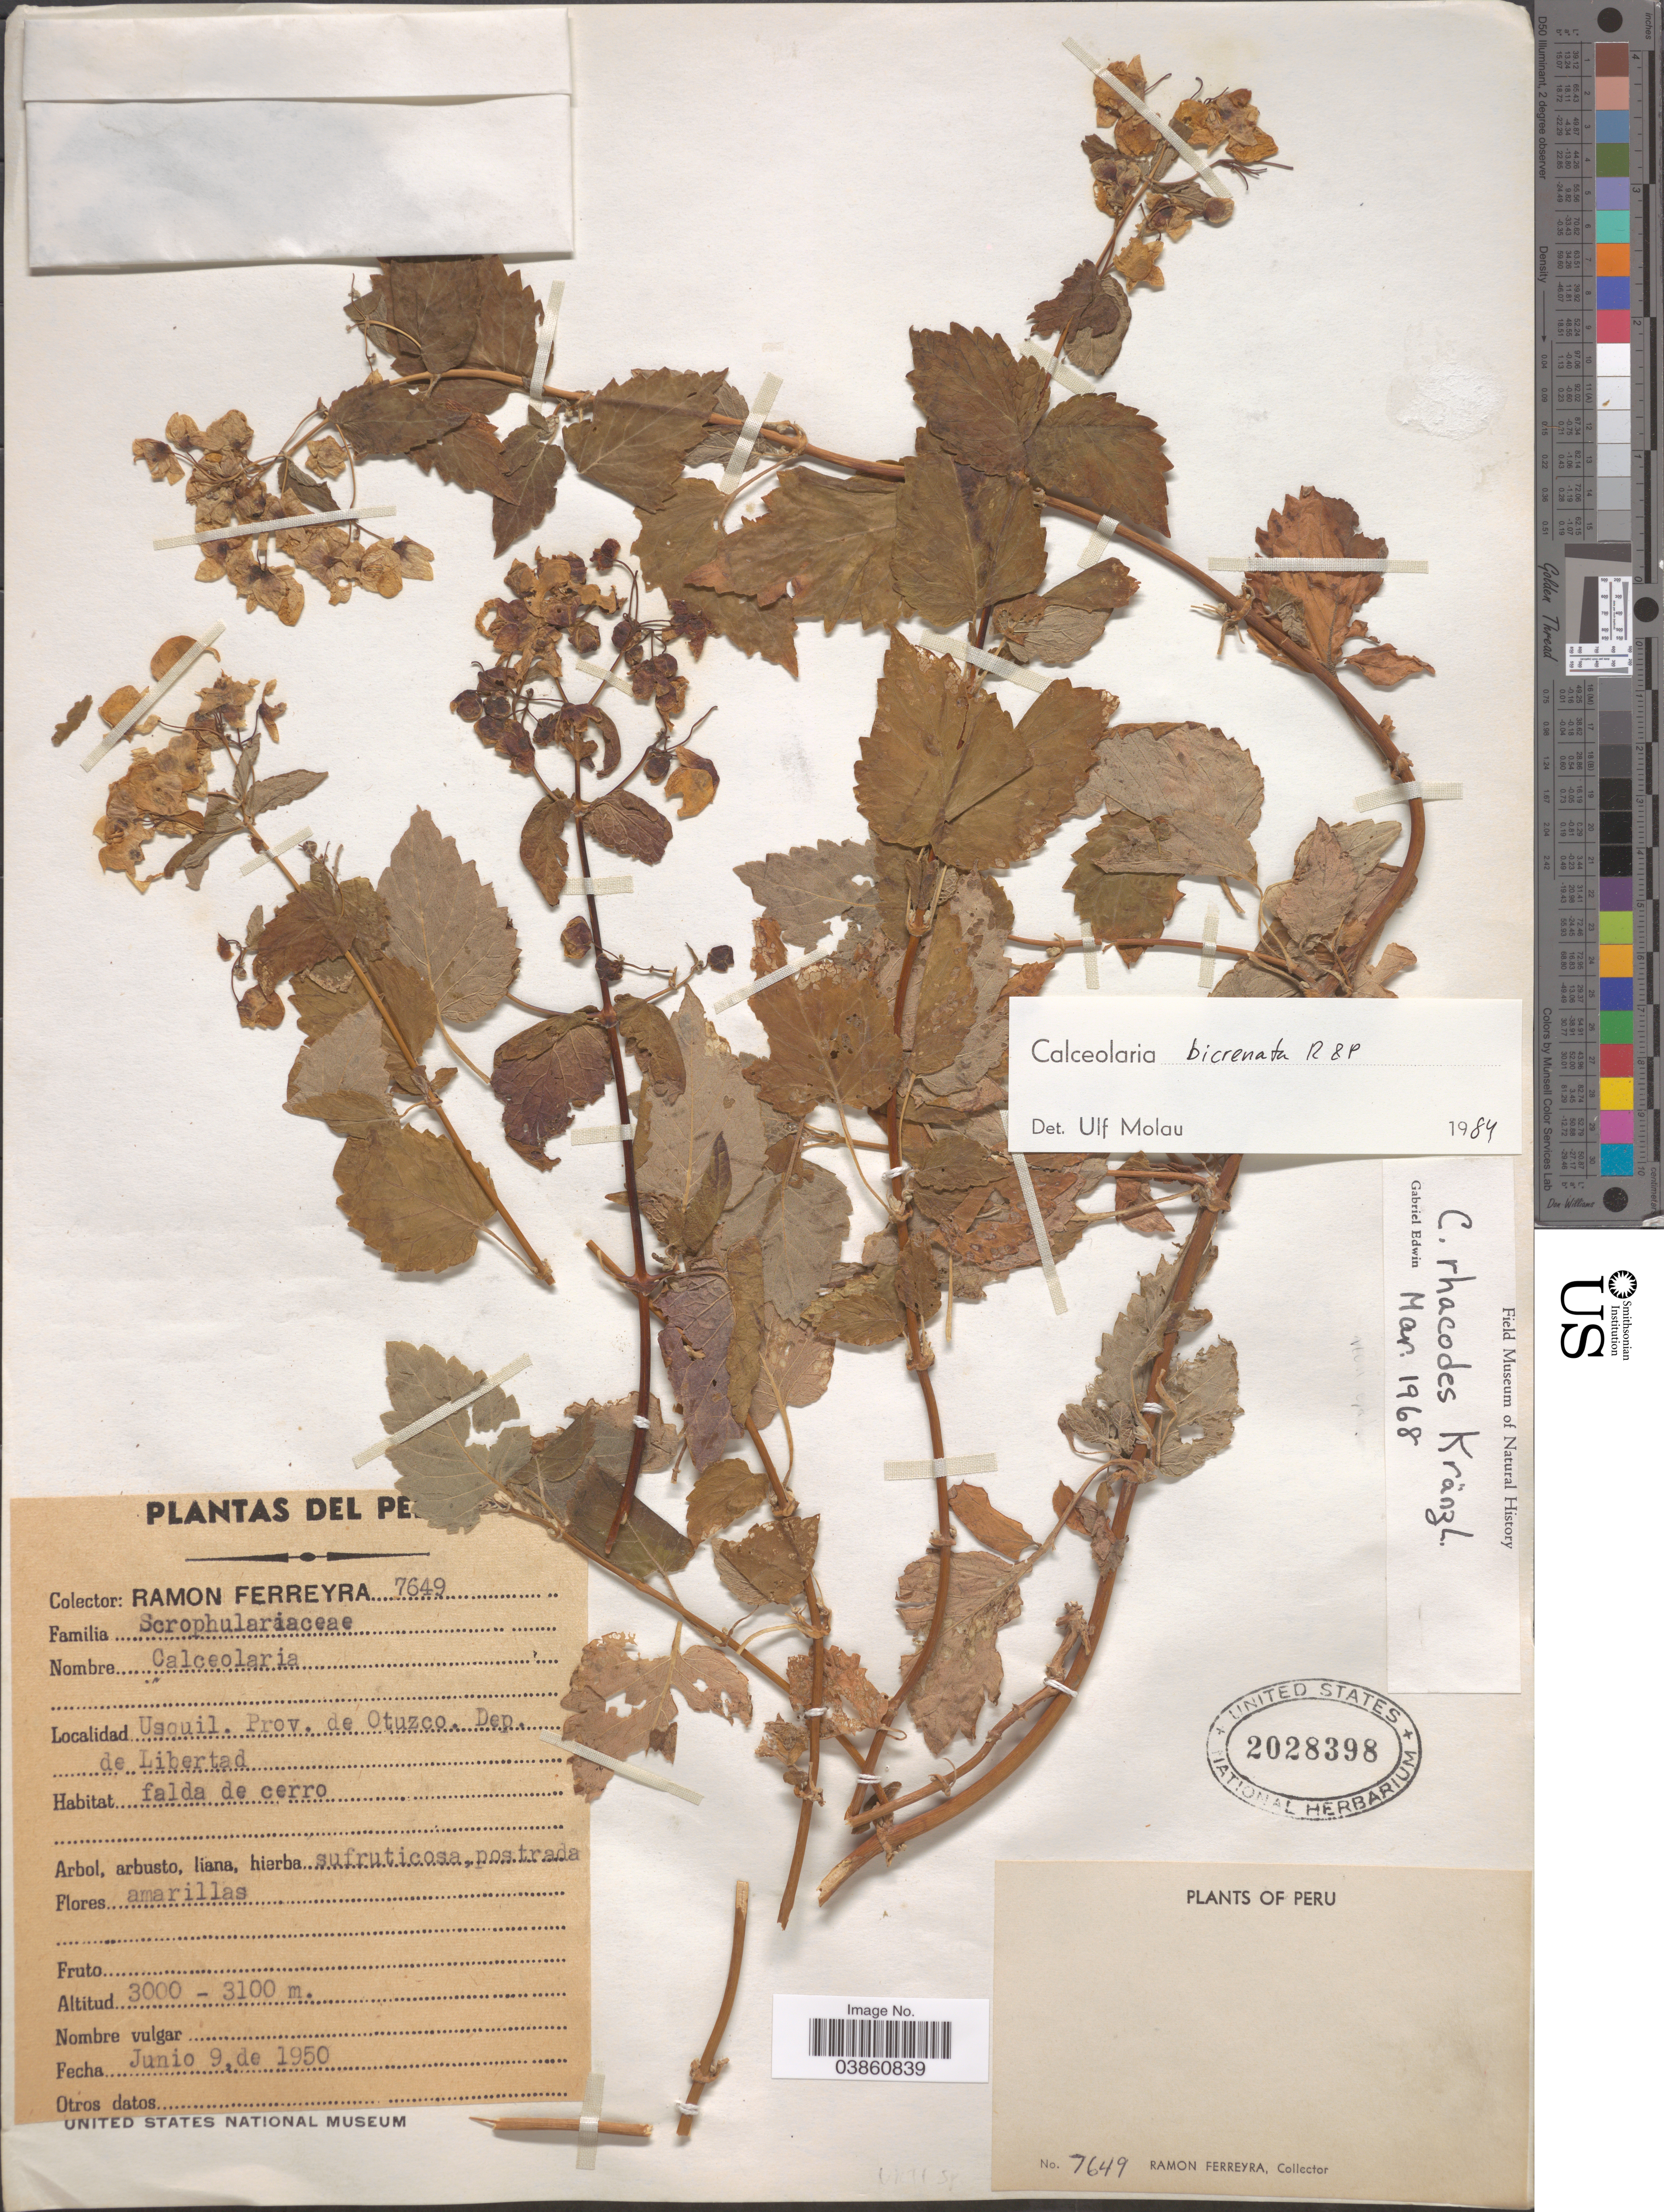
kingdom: Plantae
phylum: Tracheophyta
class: Magnoliopsida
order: Lamiales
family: Calceolariaceae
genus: Calceolaria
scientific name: Calceolaria bicrenata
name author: Ruiz & Pav.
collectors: R. A. Ferreyra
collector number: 7649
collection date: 1950-06-09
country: Peru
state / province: La Libertad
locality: Usquil. Prov. de Otuzco. Dep. de Libertad.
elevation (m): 3000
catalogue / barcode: US 2028398